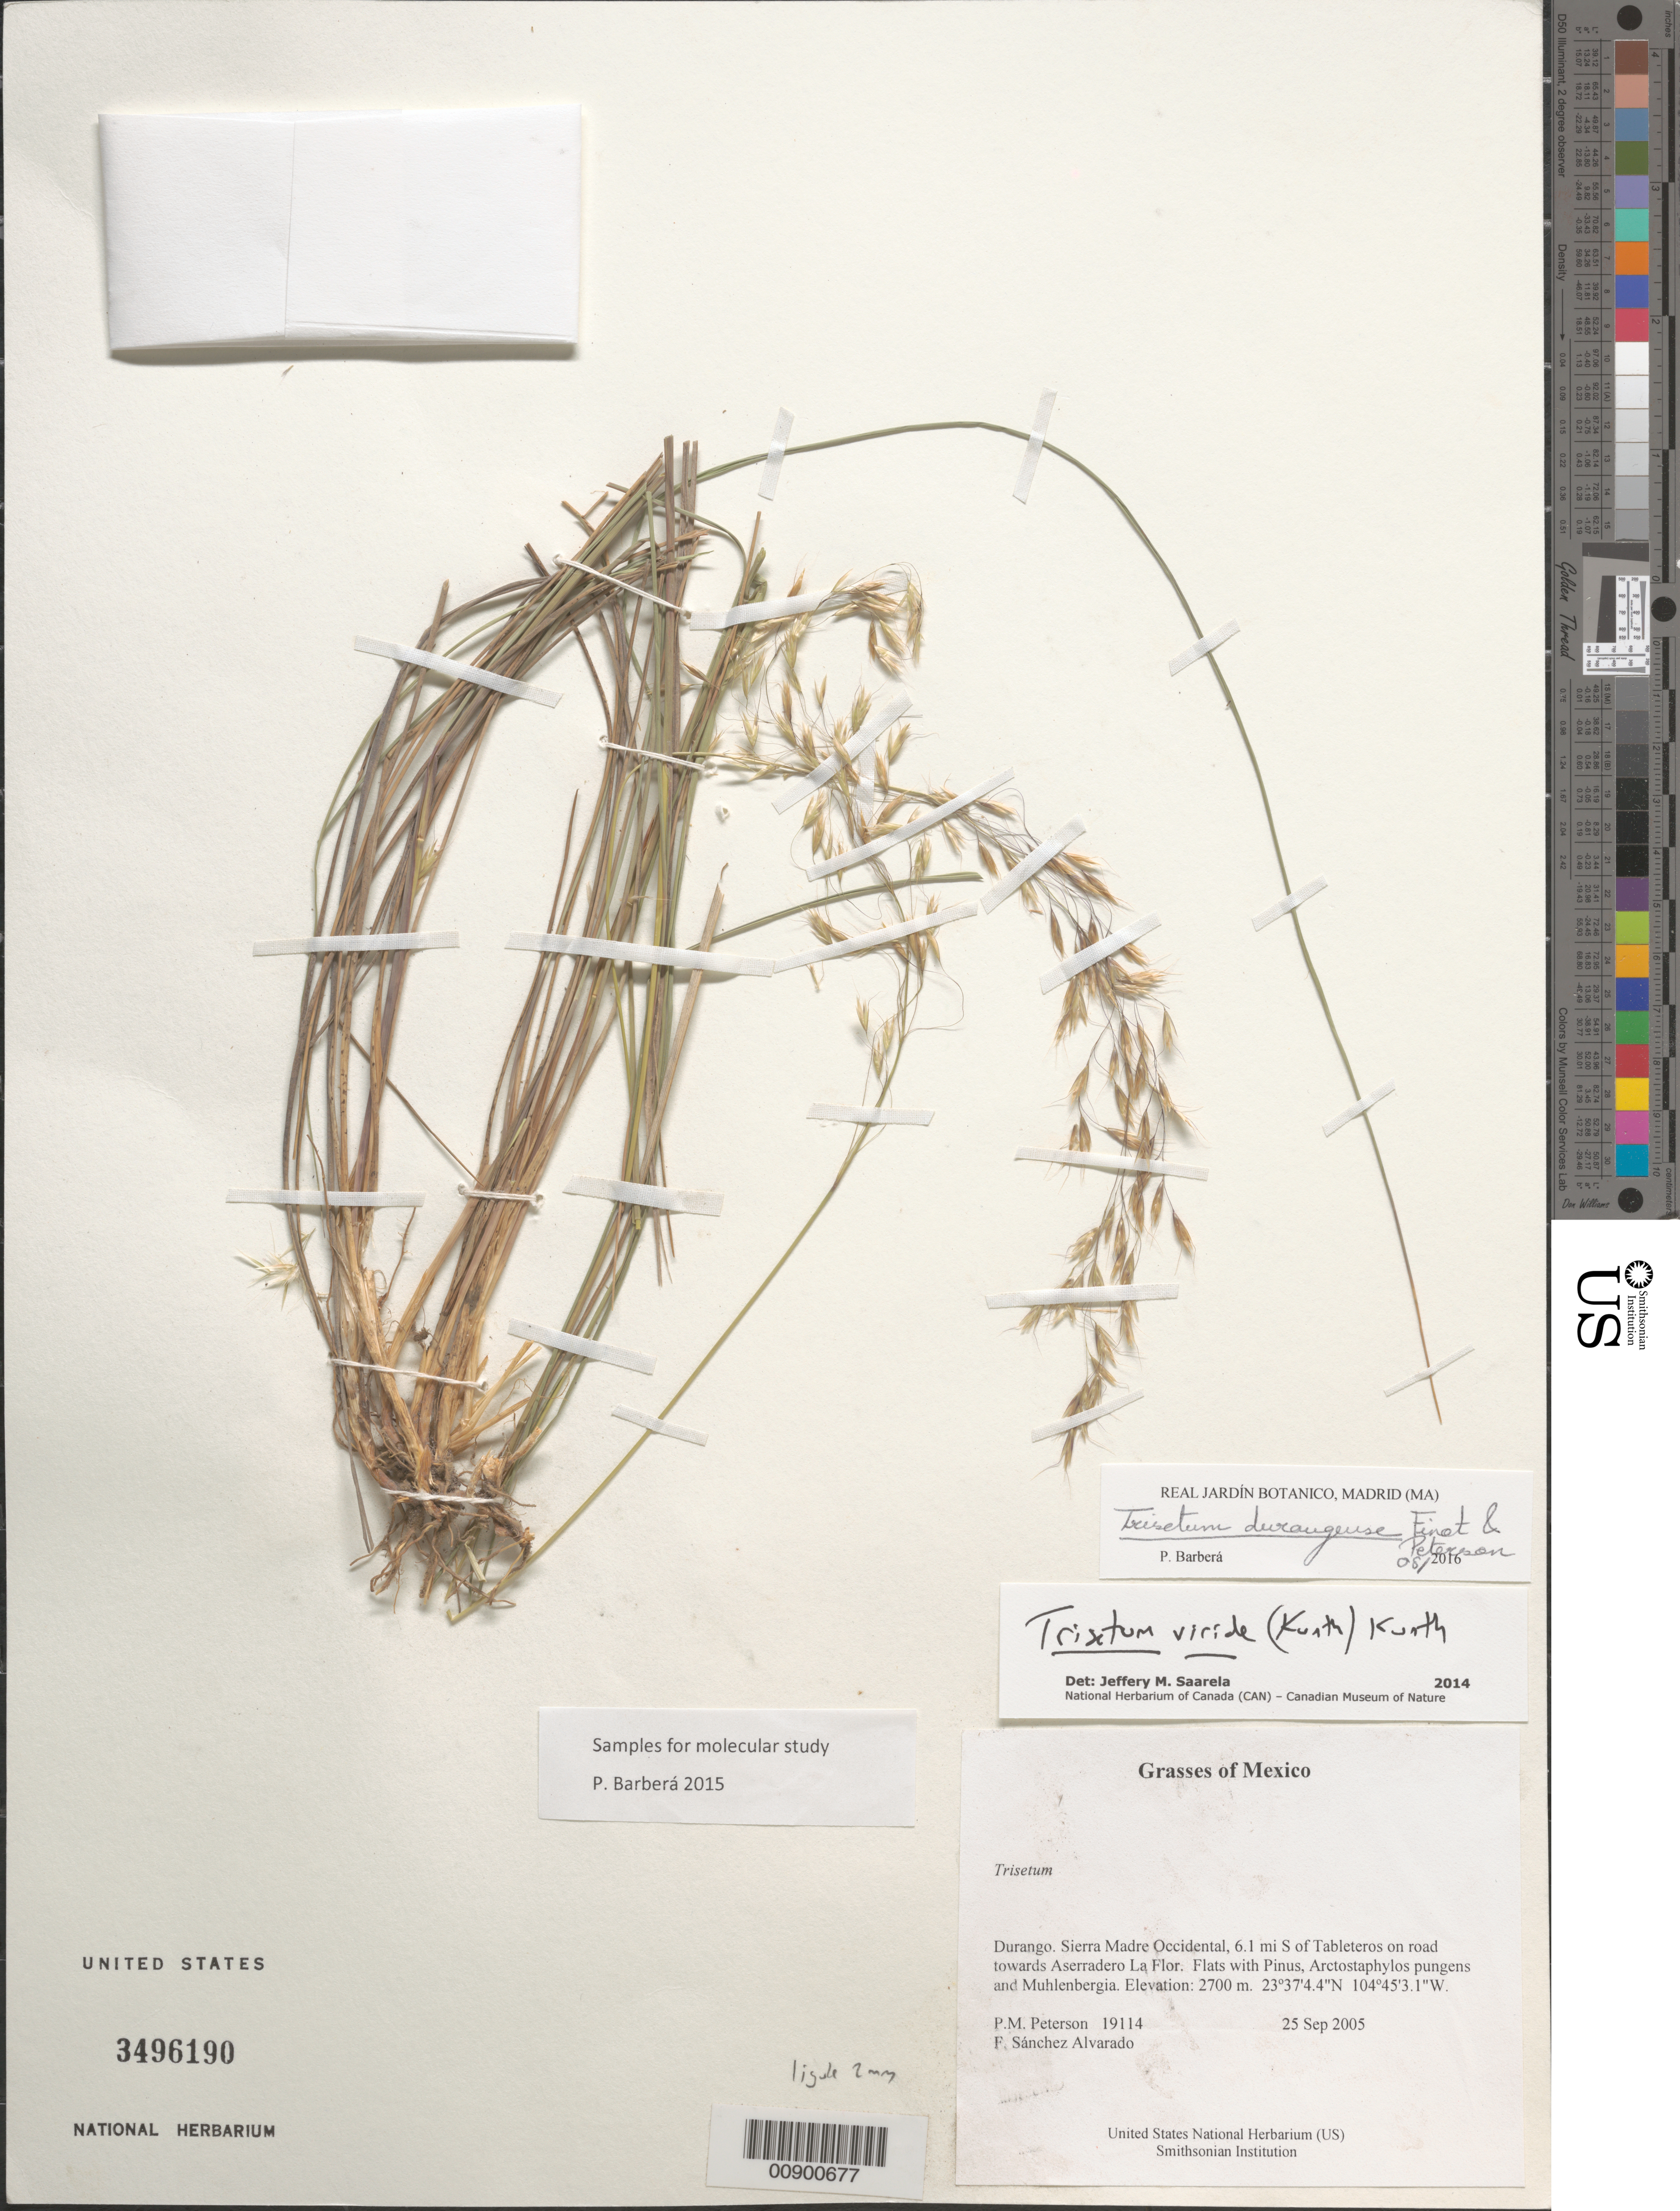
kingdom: Plantae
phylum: Tracheophyta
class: Liliopsida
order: Poales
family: Poaceae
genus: Trisetum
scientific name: Trisetum viride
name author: (Kunth) Kunth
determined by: Saarela, J. M., (CAN), Canadian Museum of Nature (CANADA)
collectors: P. M. Peterson & F. Sánchez Alvarado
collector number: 19114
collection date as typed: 25 Sep 2005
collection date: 2005-09-25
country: Mexico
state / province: Durango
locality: Sierra Madre Occidental, 6.1 mi S of Tableteros on road towards Aserradero La Flor. Flats with Pinus, Arctostaphylos pungens and Muhlenbergia.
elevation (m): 2700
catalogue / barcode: US 3496190